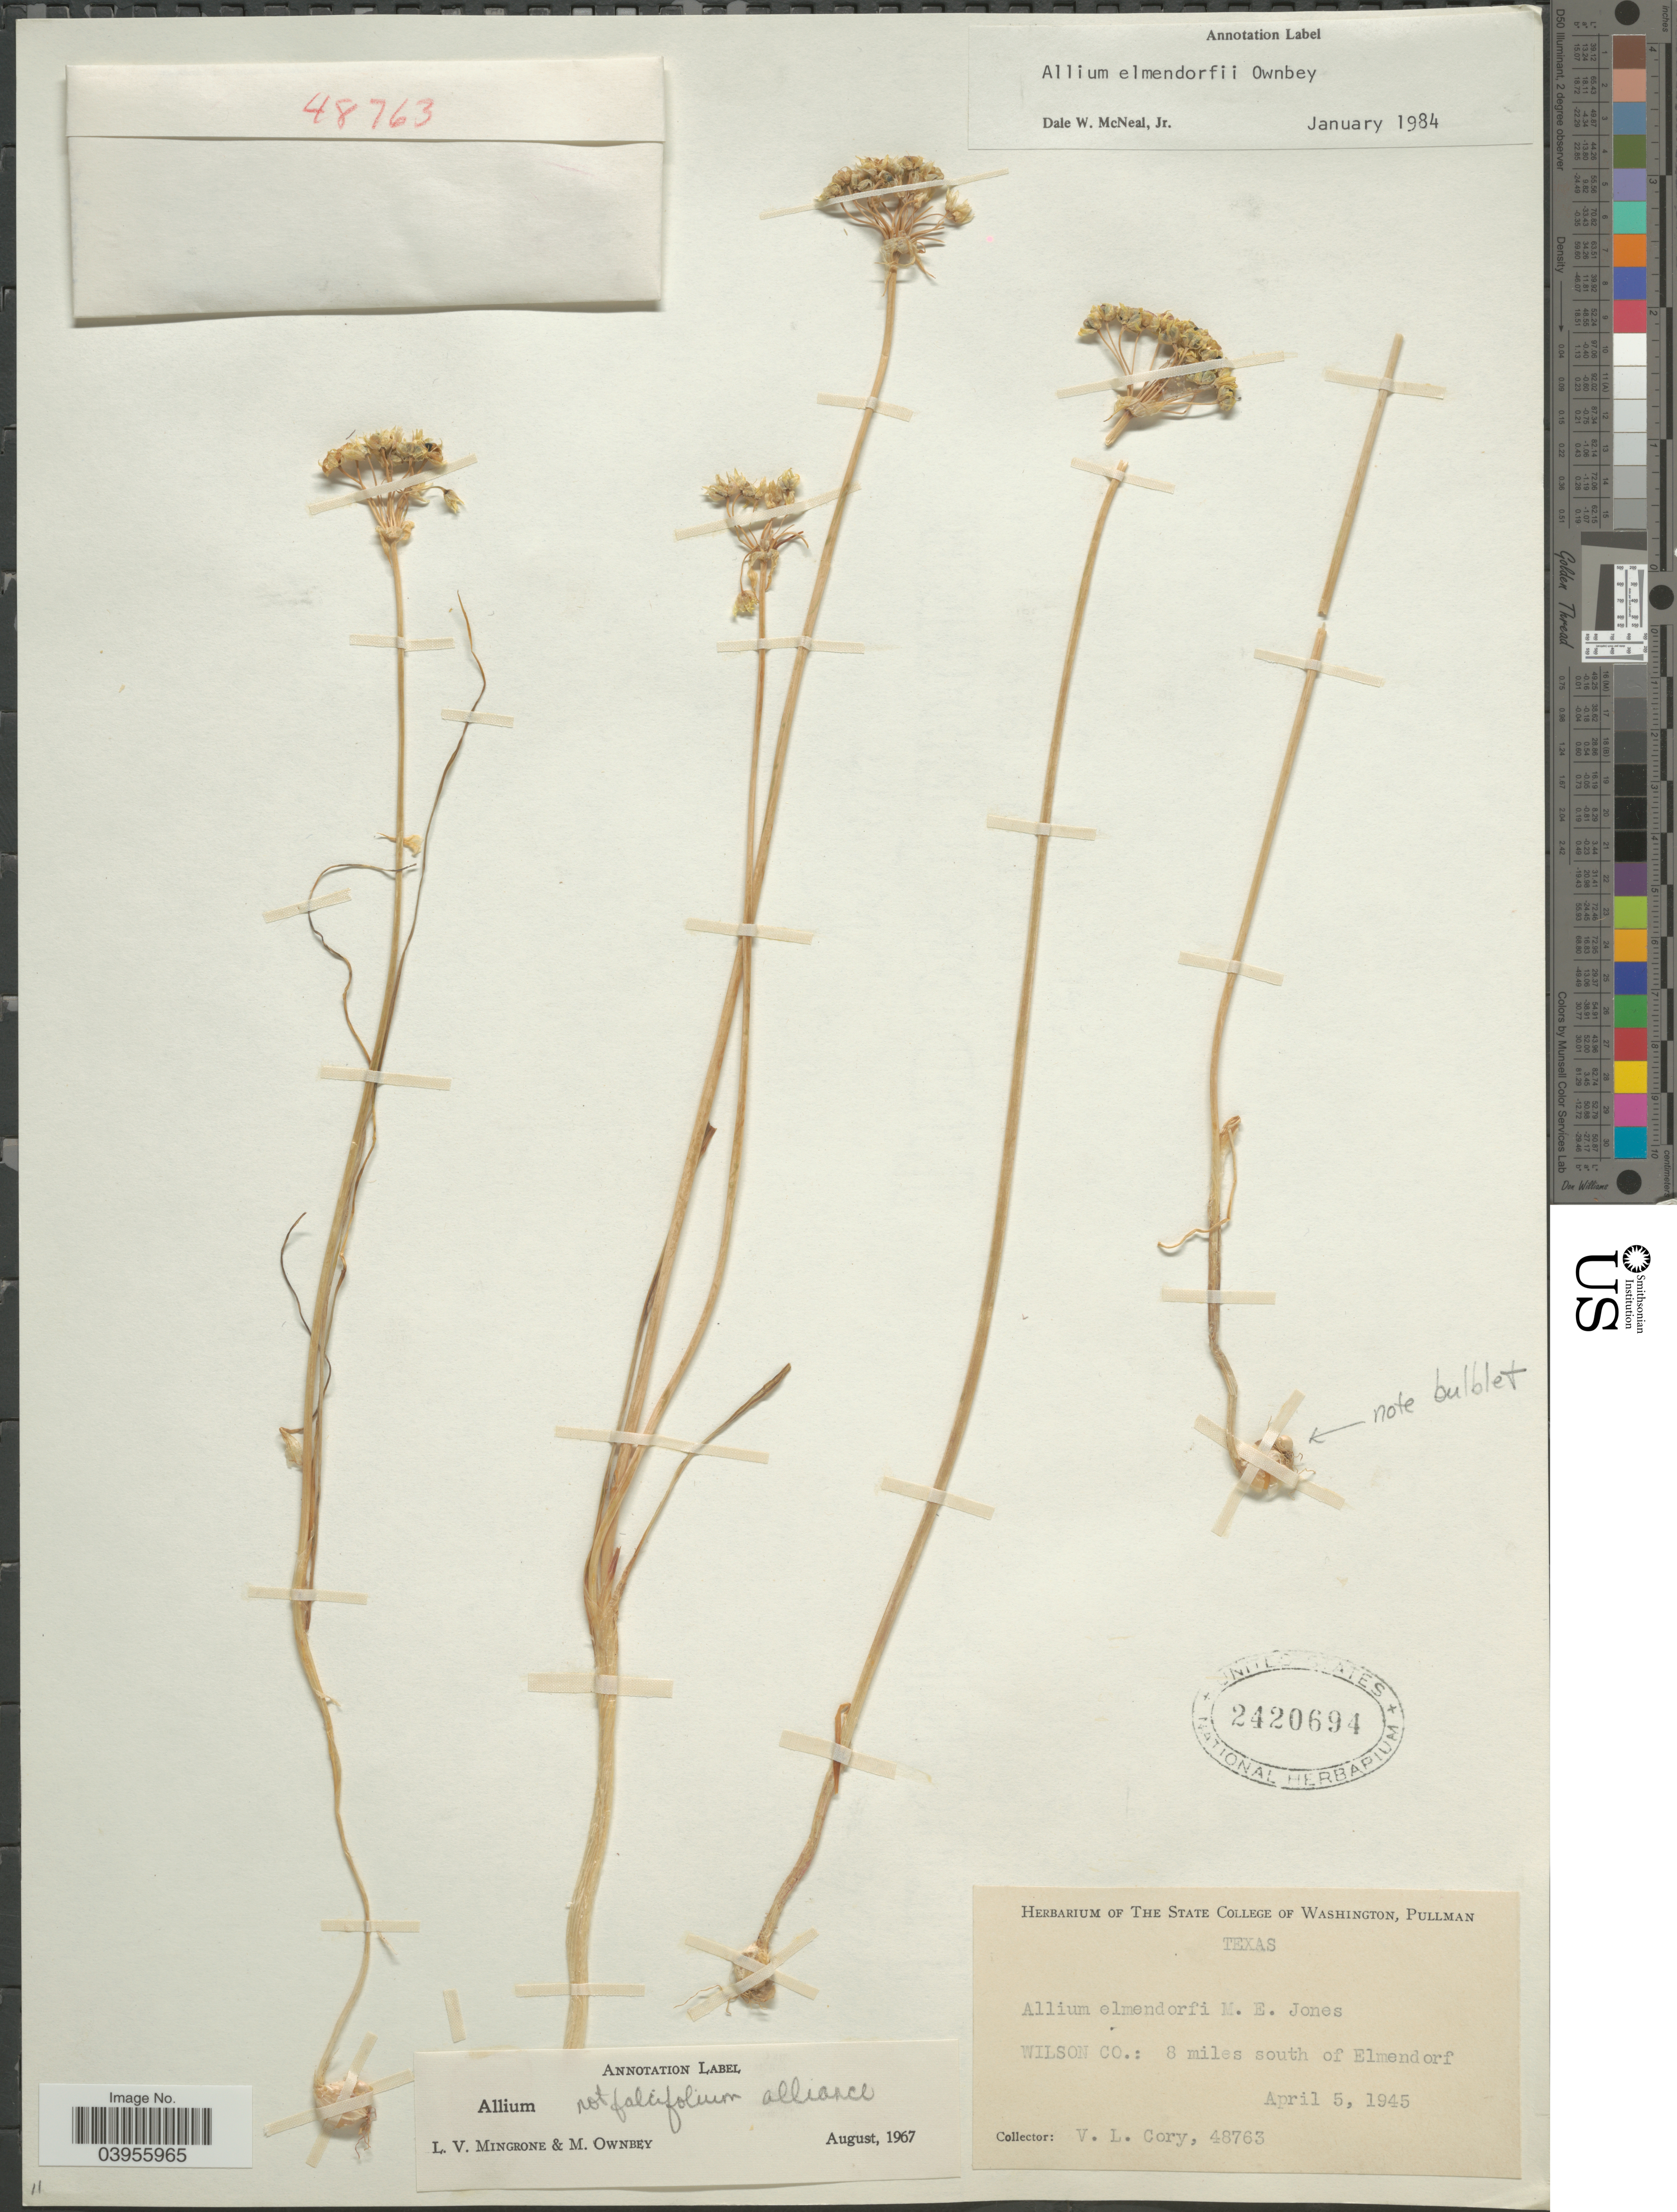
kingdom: Plantae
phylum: Tracheophyta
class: Liliopsida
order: Asparagales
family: Amaryllidaceae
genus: Allium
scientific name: Allium elmendorfi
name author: M.E. Jones ex Ownbey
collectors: V. Cory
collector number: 48763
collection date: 1945-04-05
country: United States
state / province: Texas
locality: Wilson Co.: 8 miles south of Elmendorf.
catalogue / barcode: US 2420694